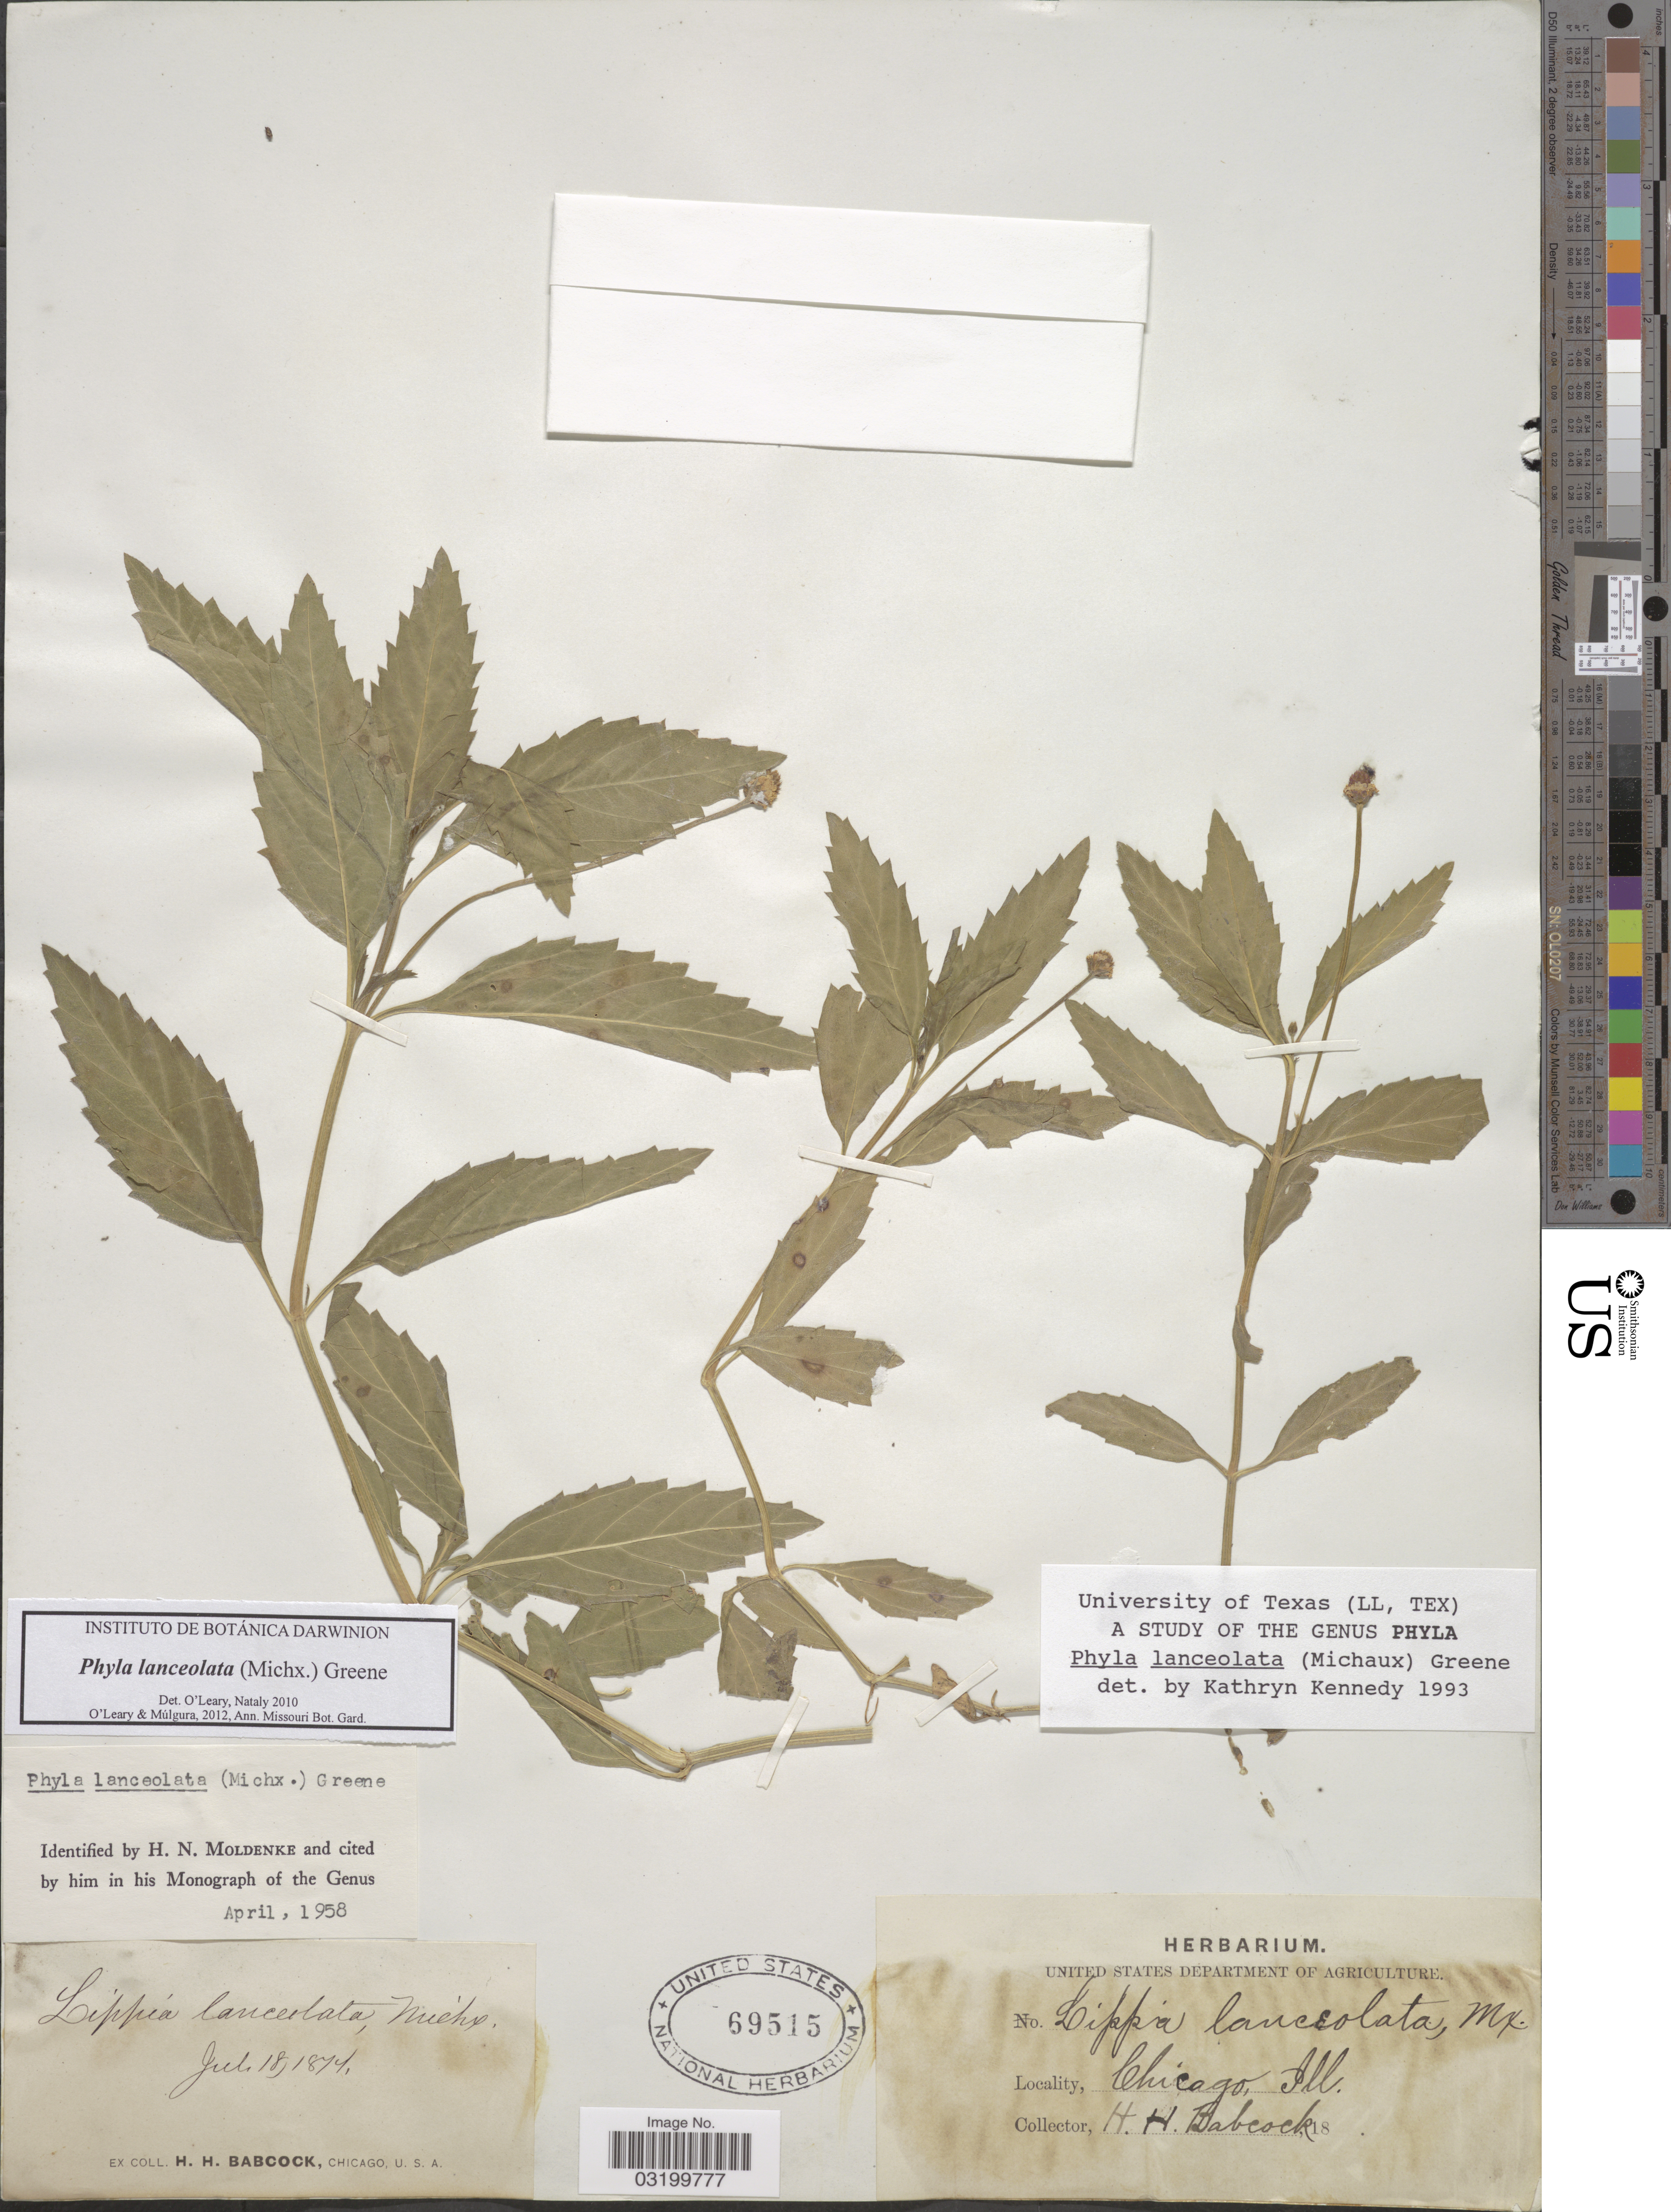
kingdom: Plantae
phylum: Tracheophyta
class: Magnoliopsida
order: Lamiales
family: Verbenaceae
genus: Phyla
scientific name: Phyla lanceolata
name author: (Michx.) Greene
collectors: H. Babcock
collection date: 1874-07-18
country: United States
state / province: Illinois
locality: Chicago.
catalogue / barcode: US 69515